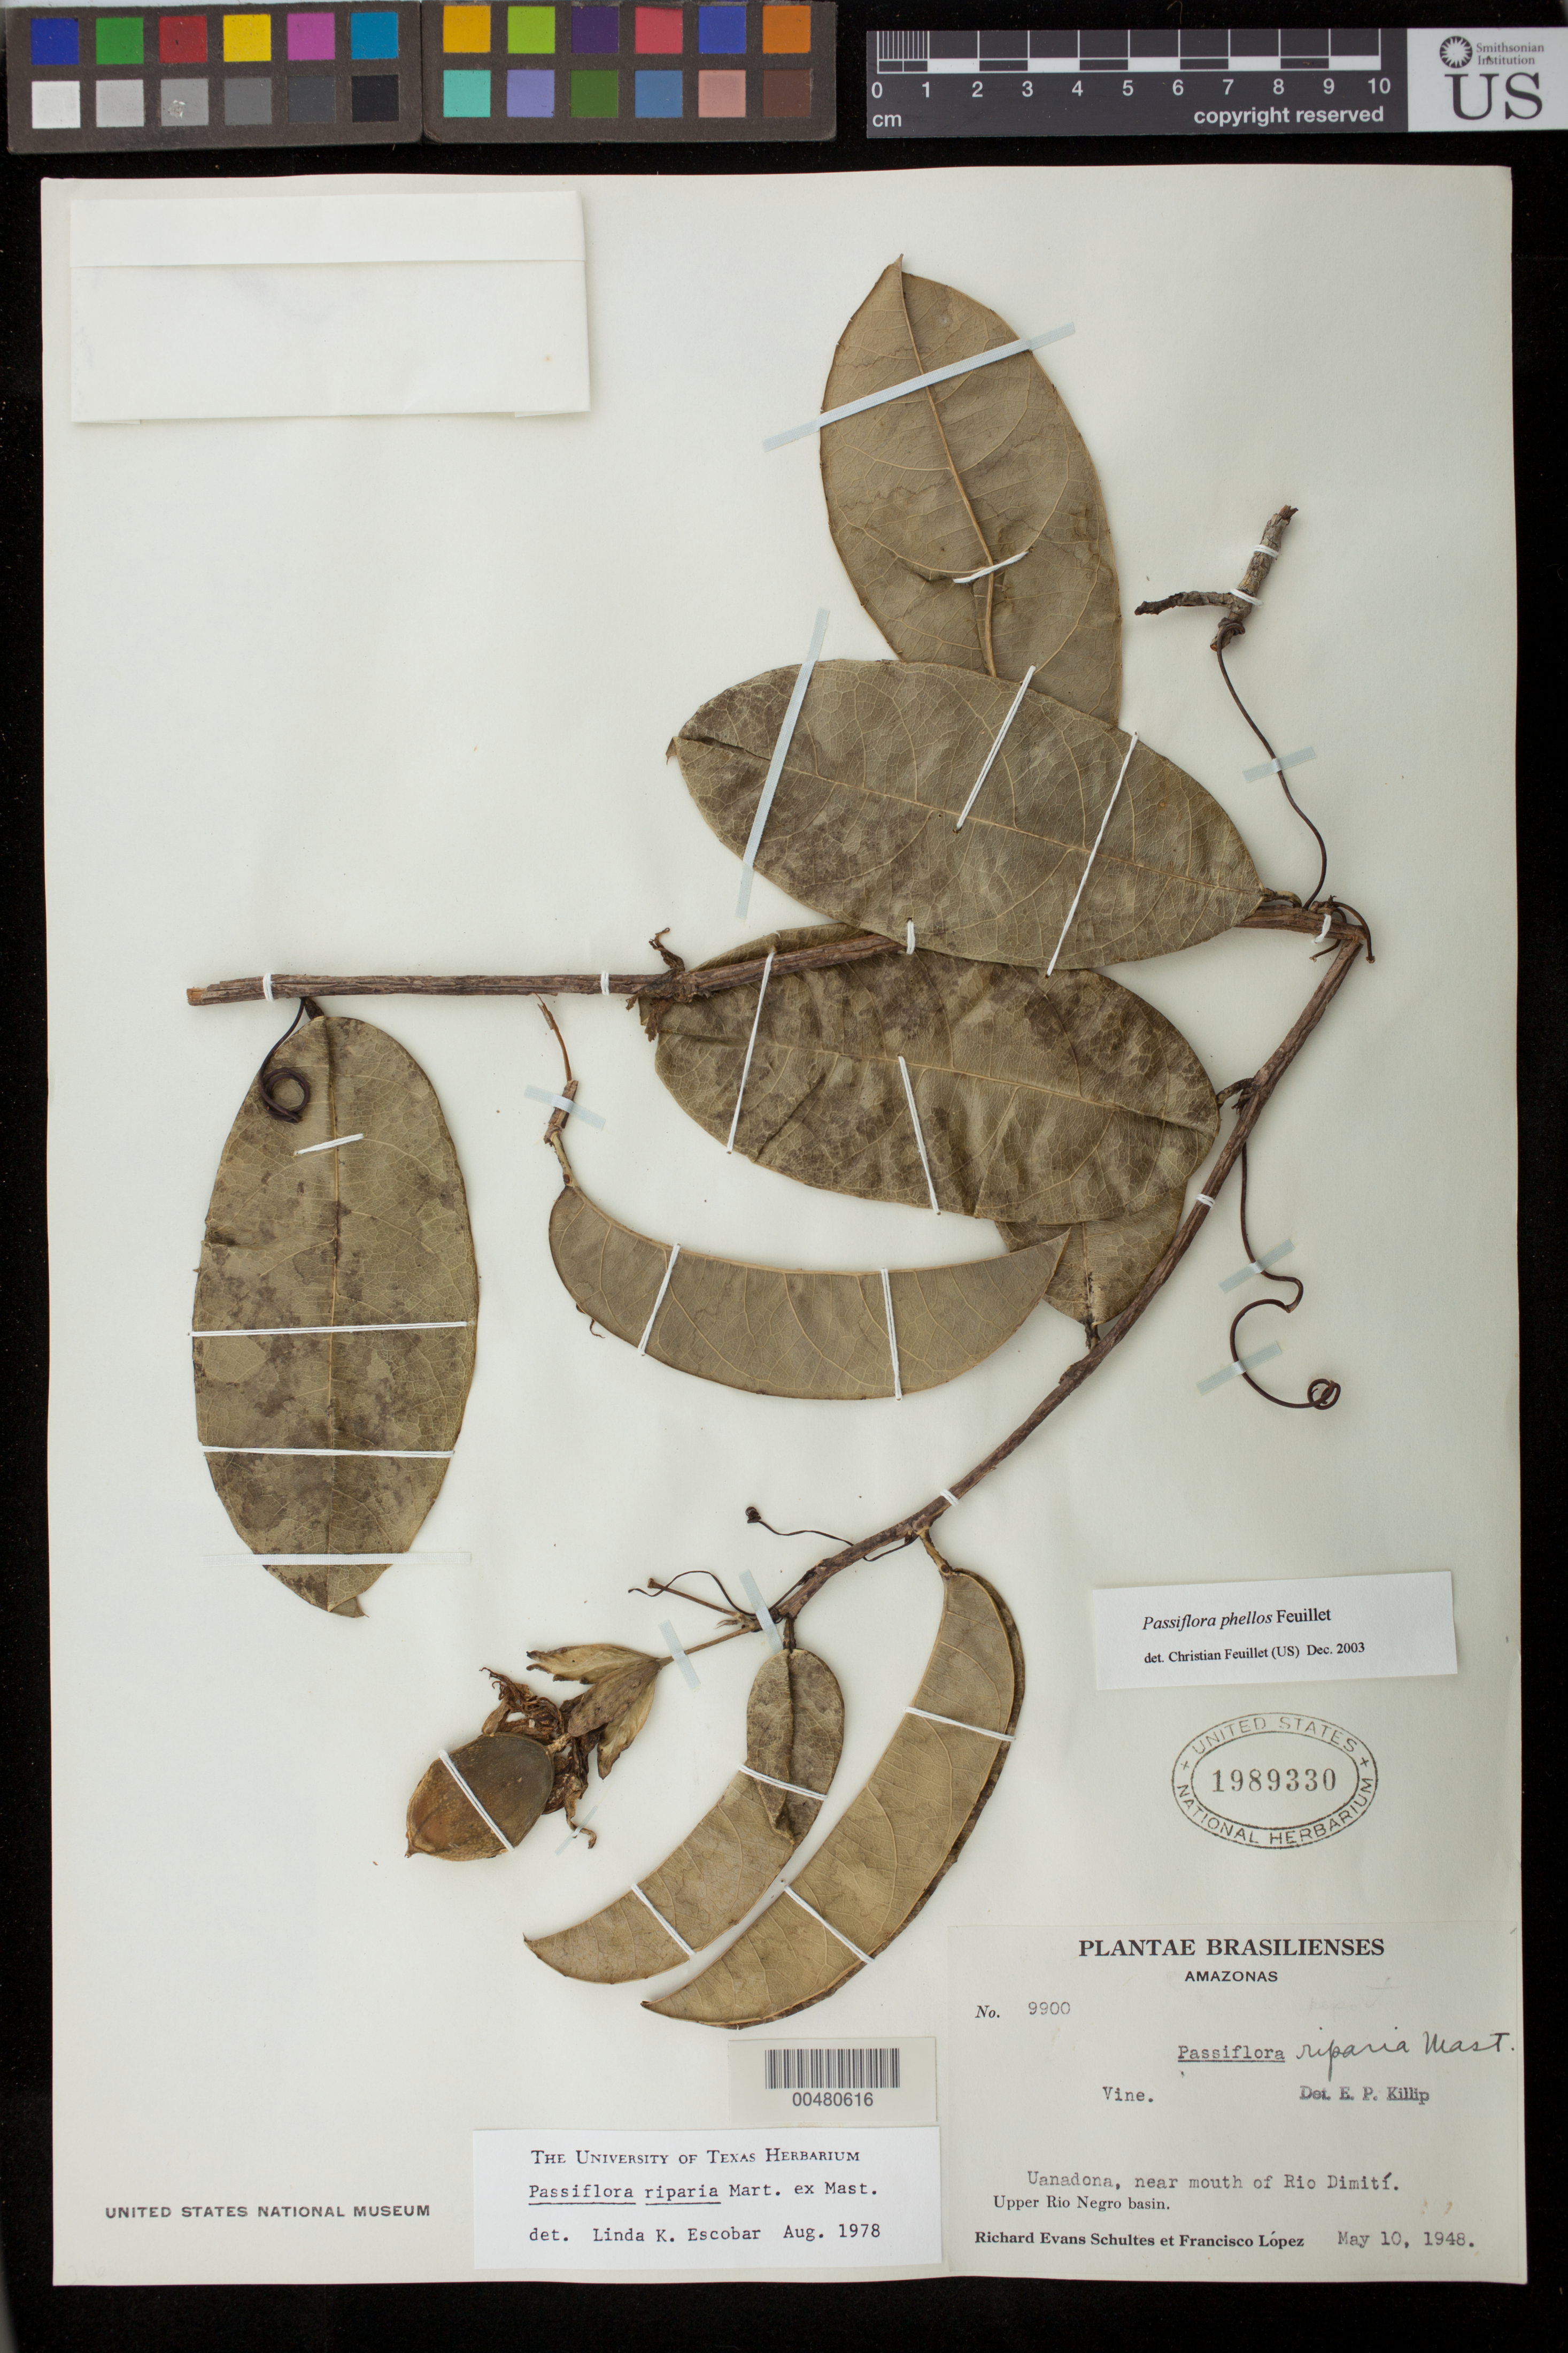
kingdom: Plantae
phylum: Tracheophyta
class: Magnoliopsida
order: Malpighiales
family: Passifloraceae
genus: Passiflora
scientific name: Passiflora phellos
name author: Feuillet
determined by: Feuillet, C.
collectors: R. E. Schultes & F. Lopéz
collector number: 9900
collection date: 1948-05-10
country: Brazil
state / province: Amazonas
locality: Upper Rio Negro basin, Uanadora, near mouth of Rio Dimití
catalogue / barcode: US 1989330